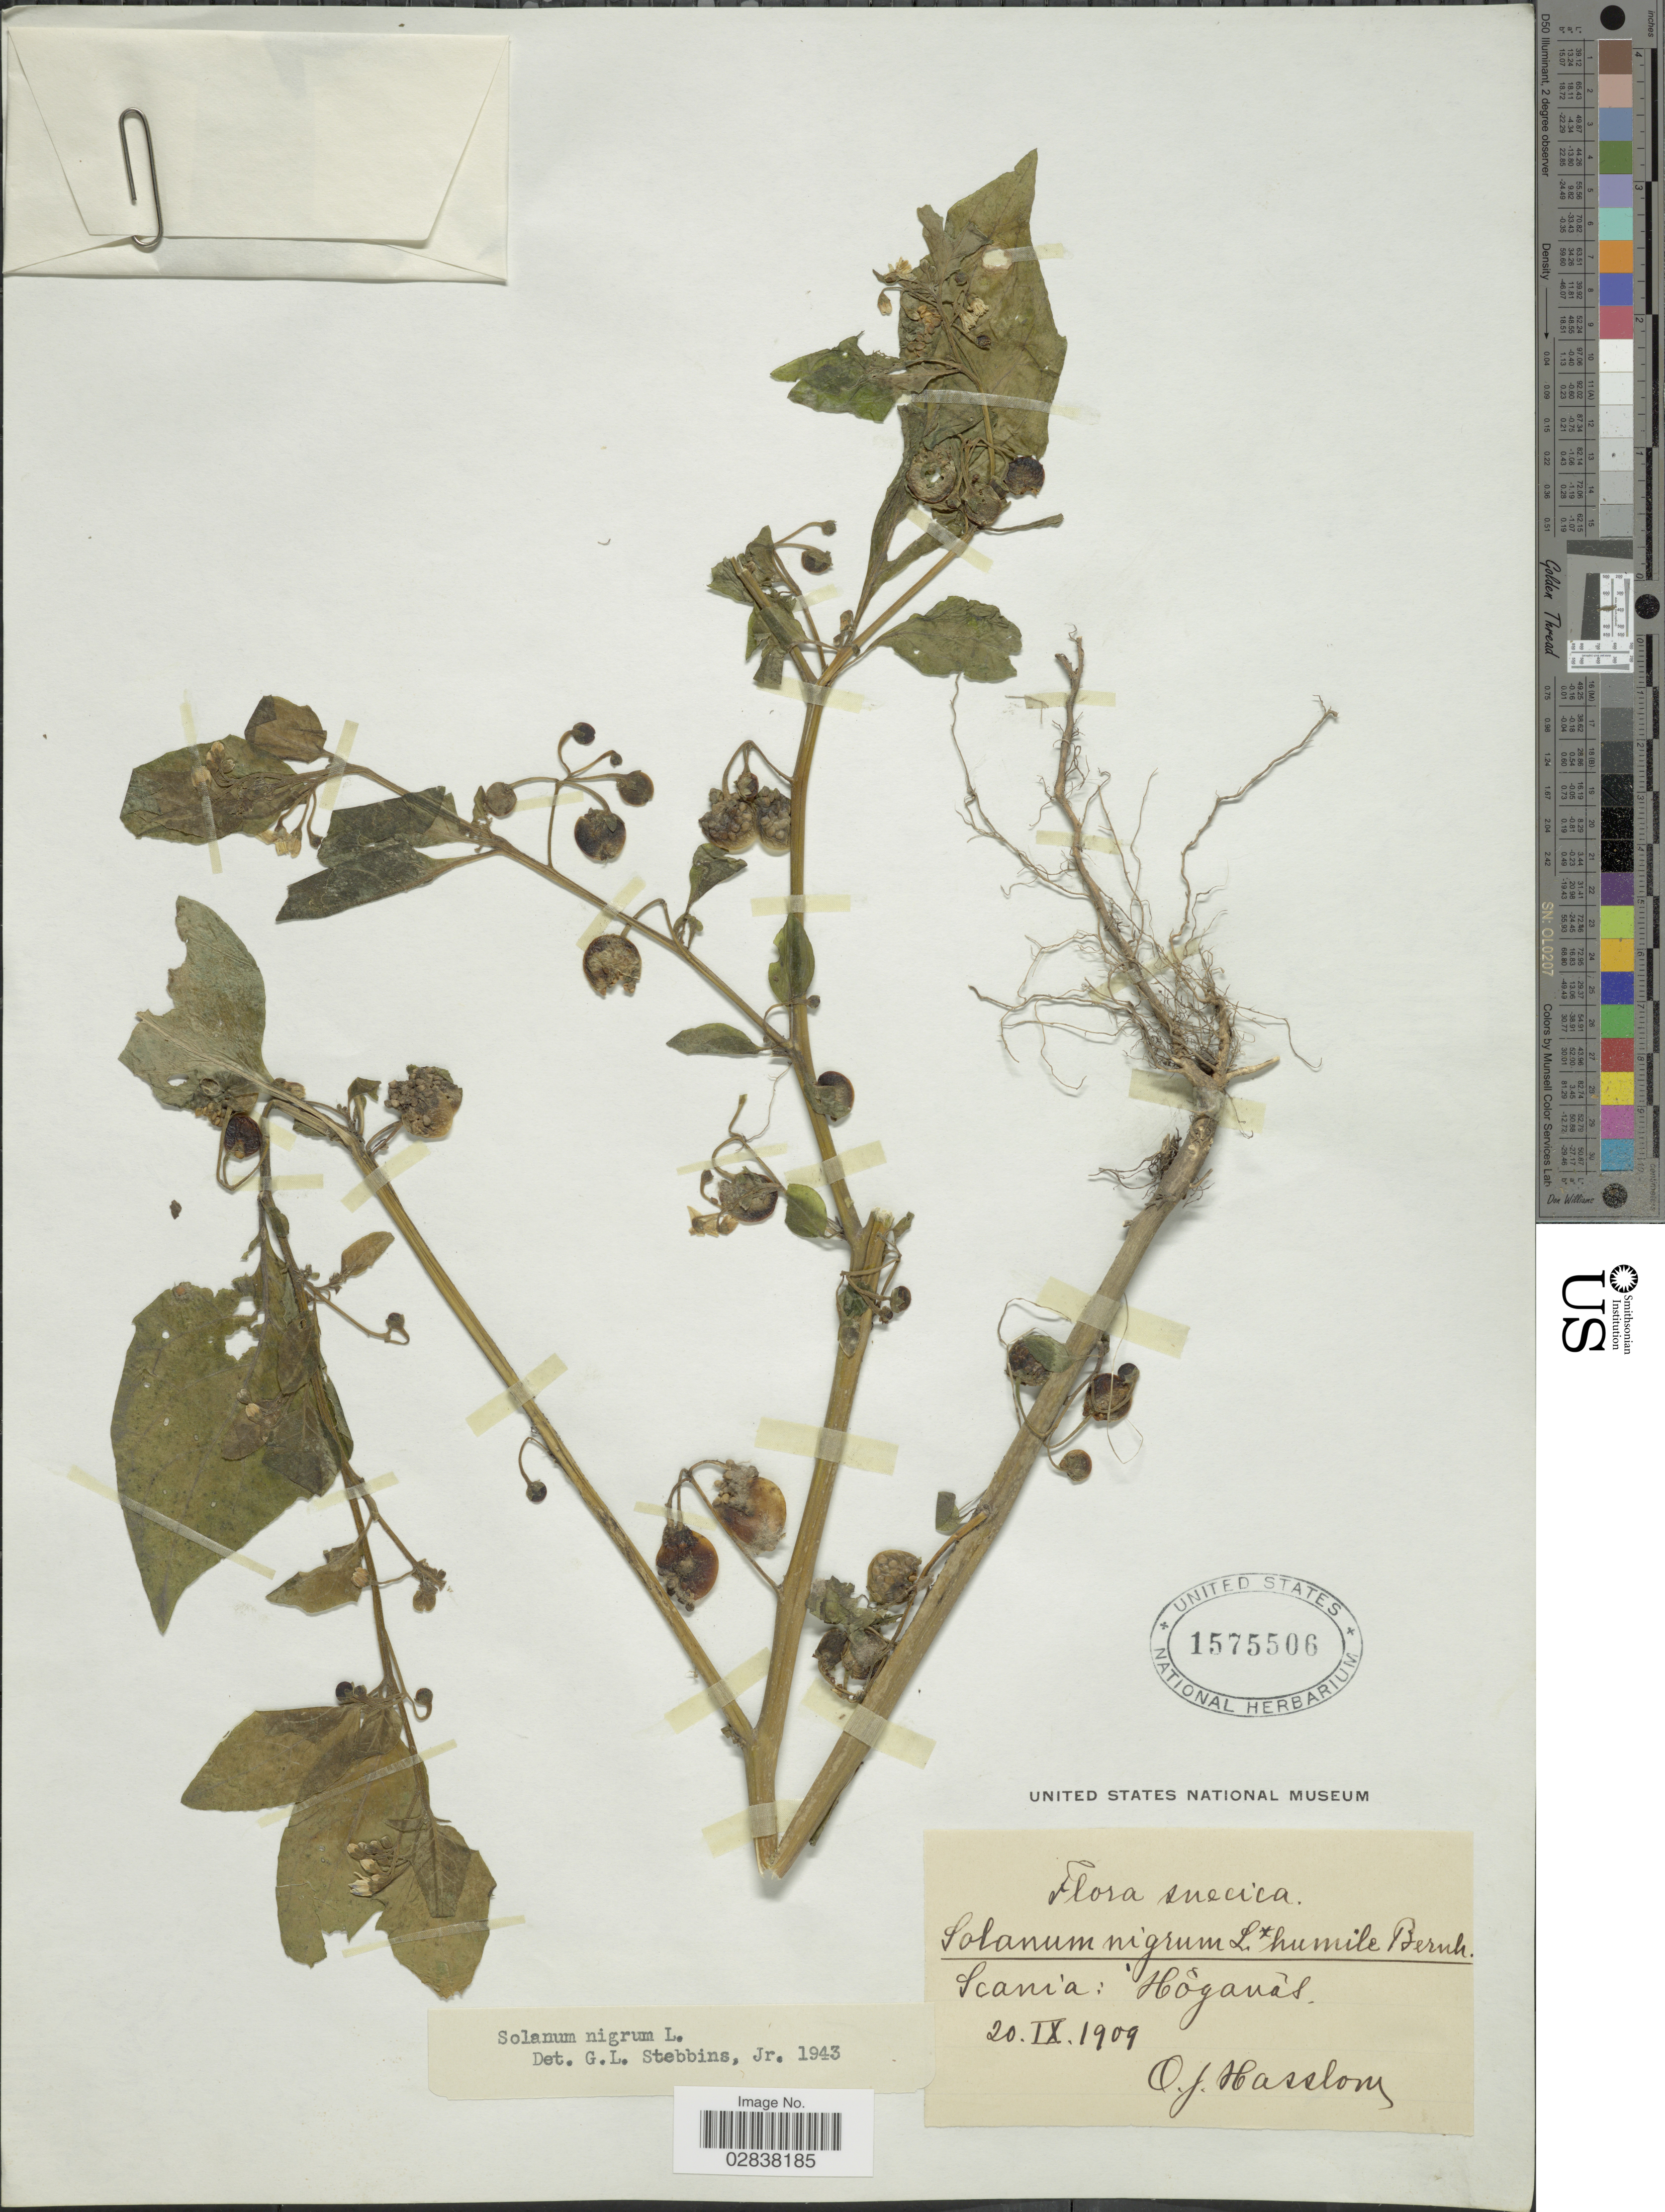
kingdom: Plantae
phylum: Tracheophyta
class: Magnoliopsida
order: Solanales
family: Solanaceae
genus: Solanum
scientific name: Solanum nigrum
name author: L.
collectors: O. Hasslow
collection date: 1909-09-20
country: Sweden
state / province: Skåne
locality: Suecica, Scania, Hoganas.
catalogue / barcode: US 1575506